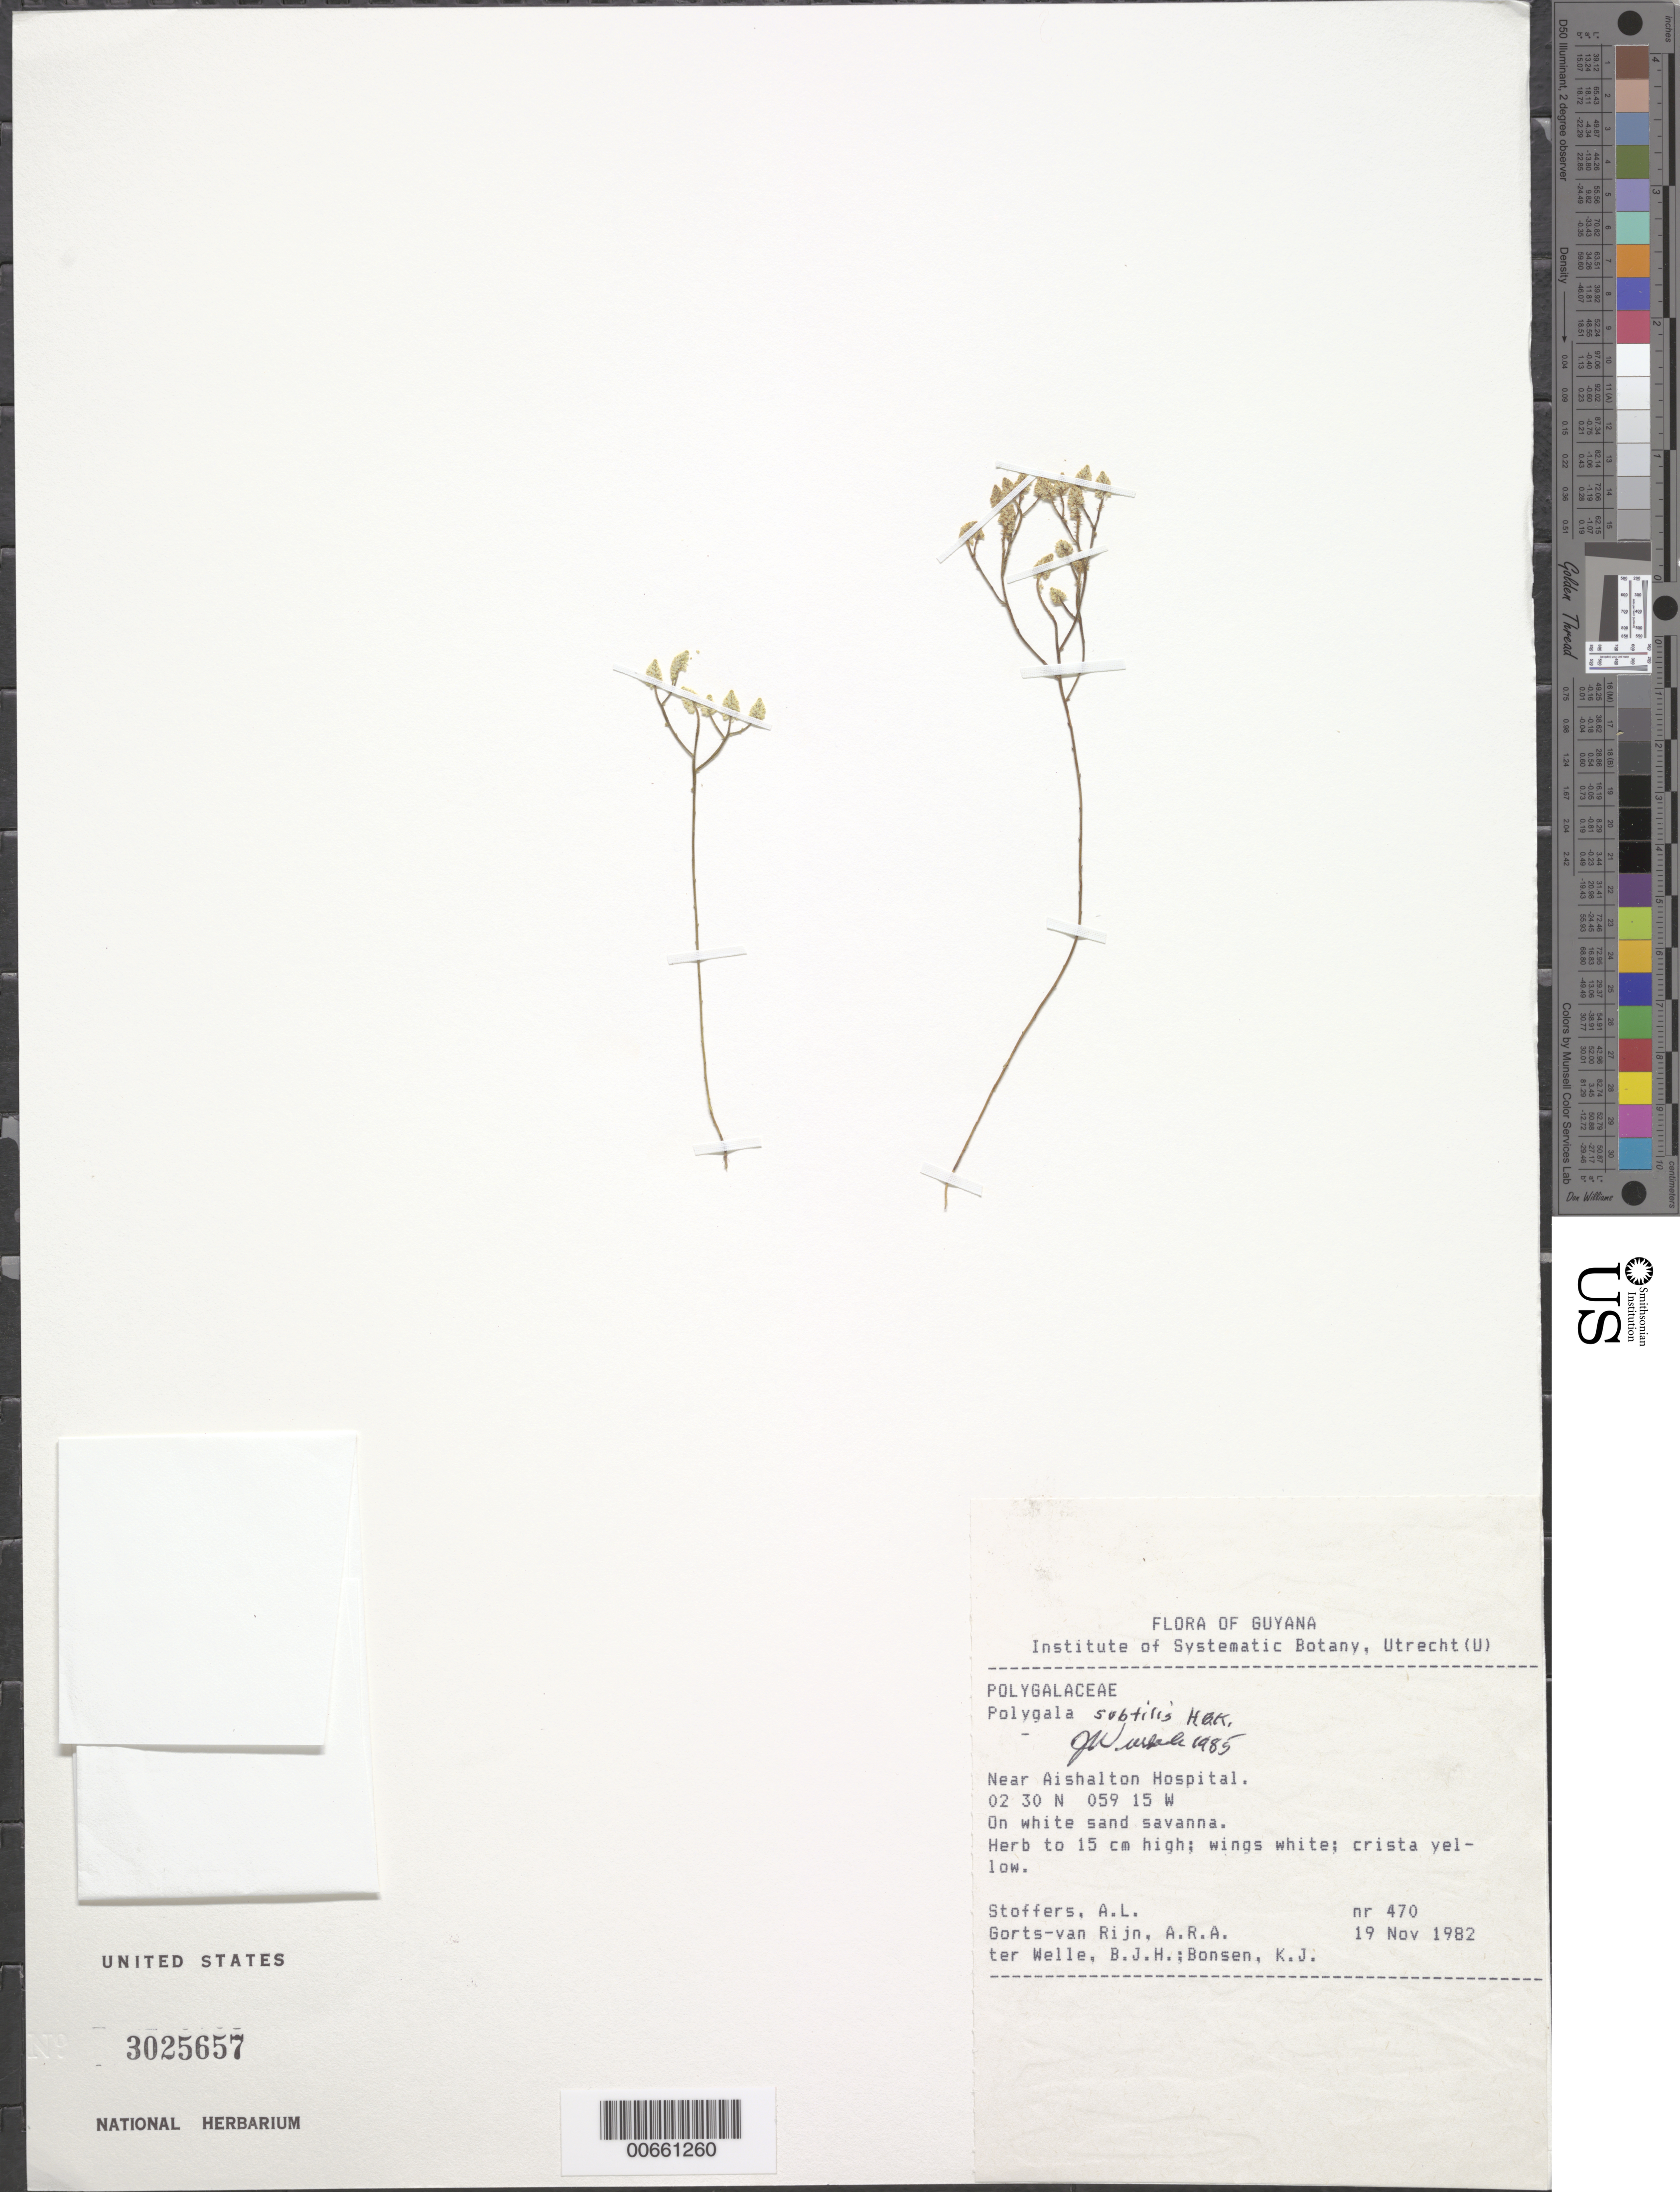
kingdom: Plantae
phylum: Tracheophyta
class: Magnoliopsida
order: Fabales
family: Polygalaceae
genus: Polygala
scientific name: Polygala subtilis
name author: Kunth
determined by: Wurdack, John J., (US), US (UNITED STATES)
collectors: A. Stoffers, A. .R. A. Görts-van Rijn, B. Welle & K. Bonsen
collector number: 470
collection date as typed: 19-Nov-82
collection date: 1982-11-19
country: Guyana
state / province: U. Takutu-U. Essequibo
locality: Aishalton Hospital, vic.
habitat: White sand savanna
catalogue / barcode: US 3025657